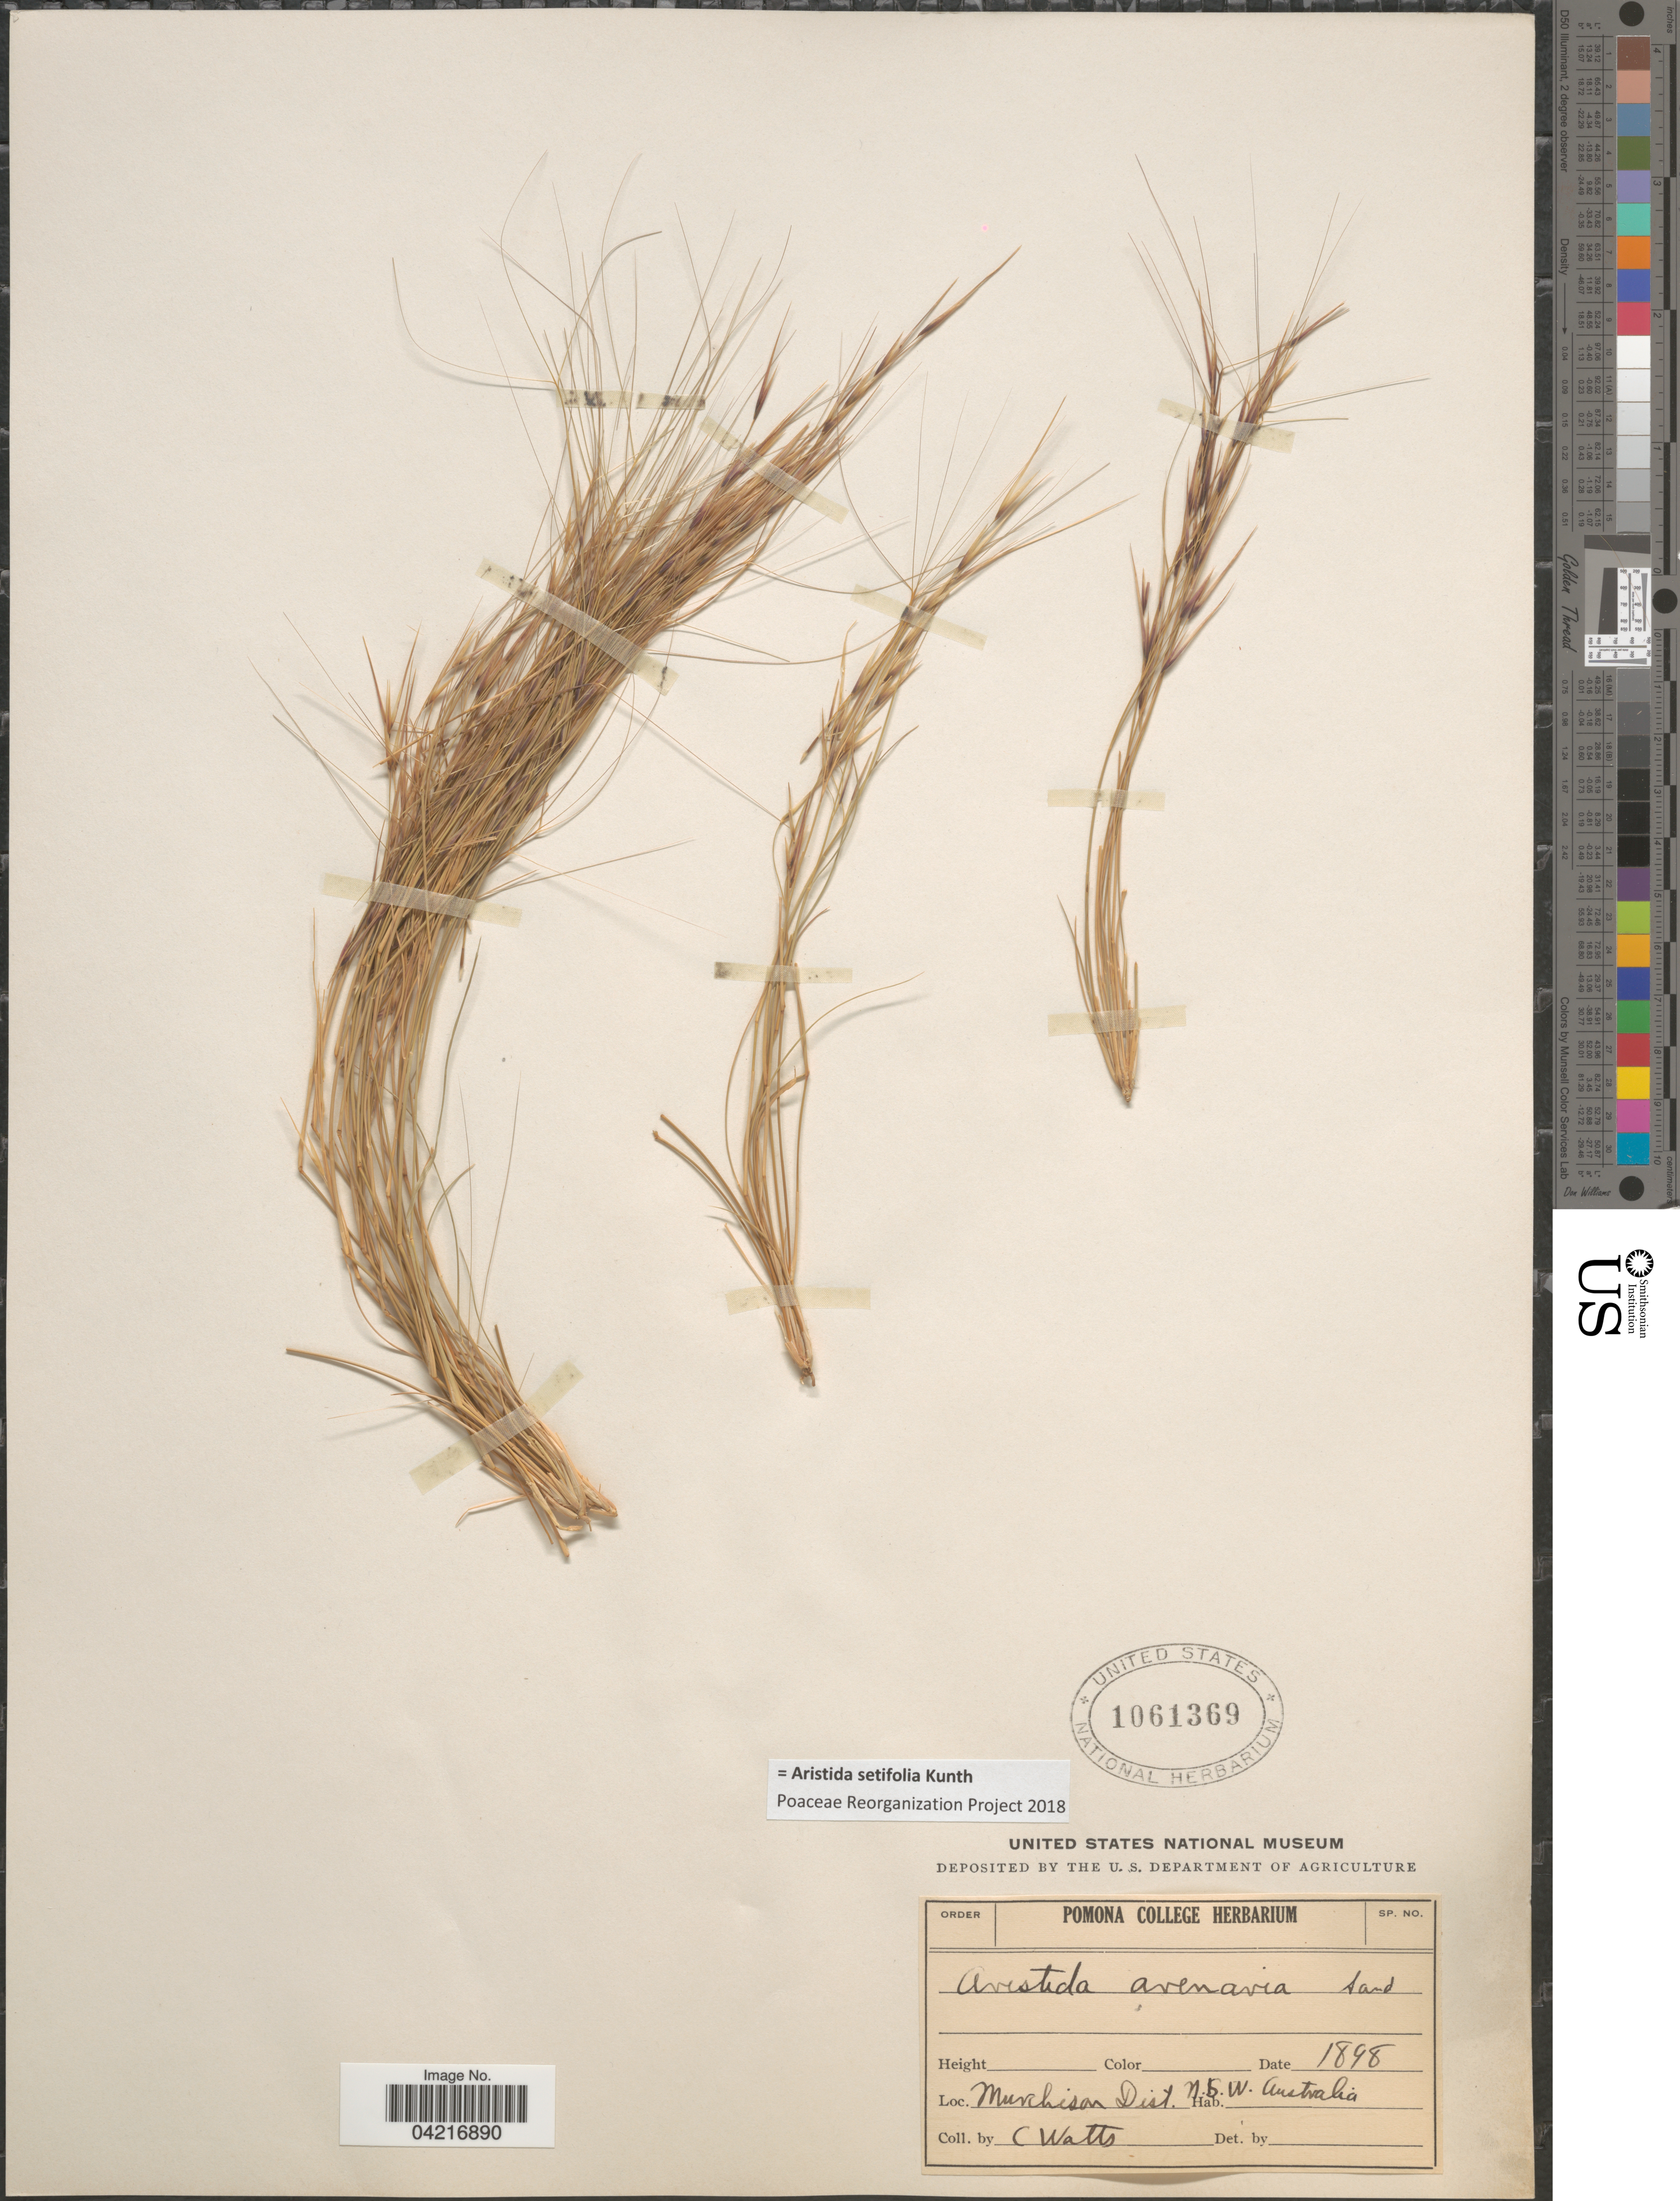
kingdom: Plantae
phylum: Tracheophyta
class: Liliopsida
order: Poales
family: Poaceae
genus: Aristida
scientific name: Aristida setifolia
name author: Kunth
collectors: C. Watts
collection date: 1898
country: Australia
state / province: New South Wales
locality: Murchison Dist.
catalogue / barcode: US 1061369